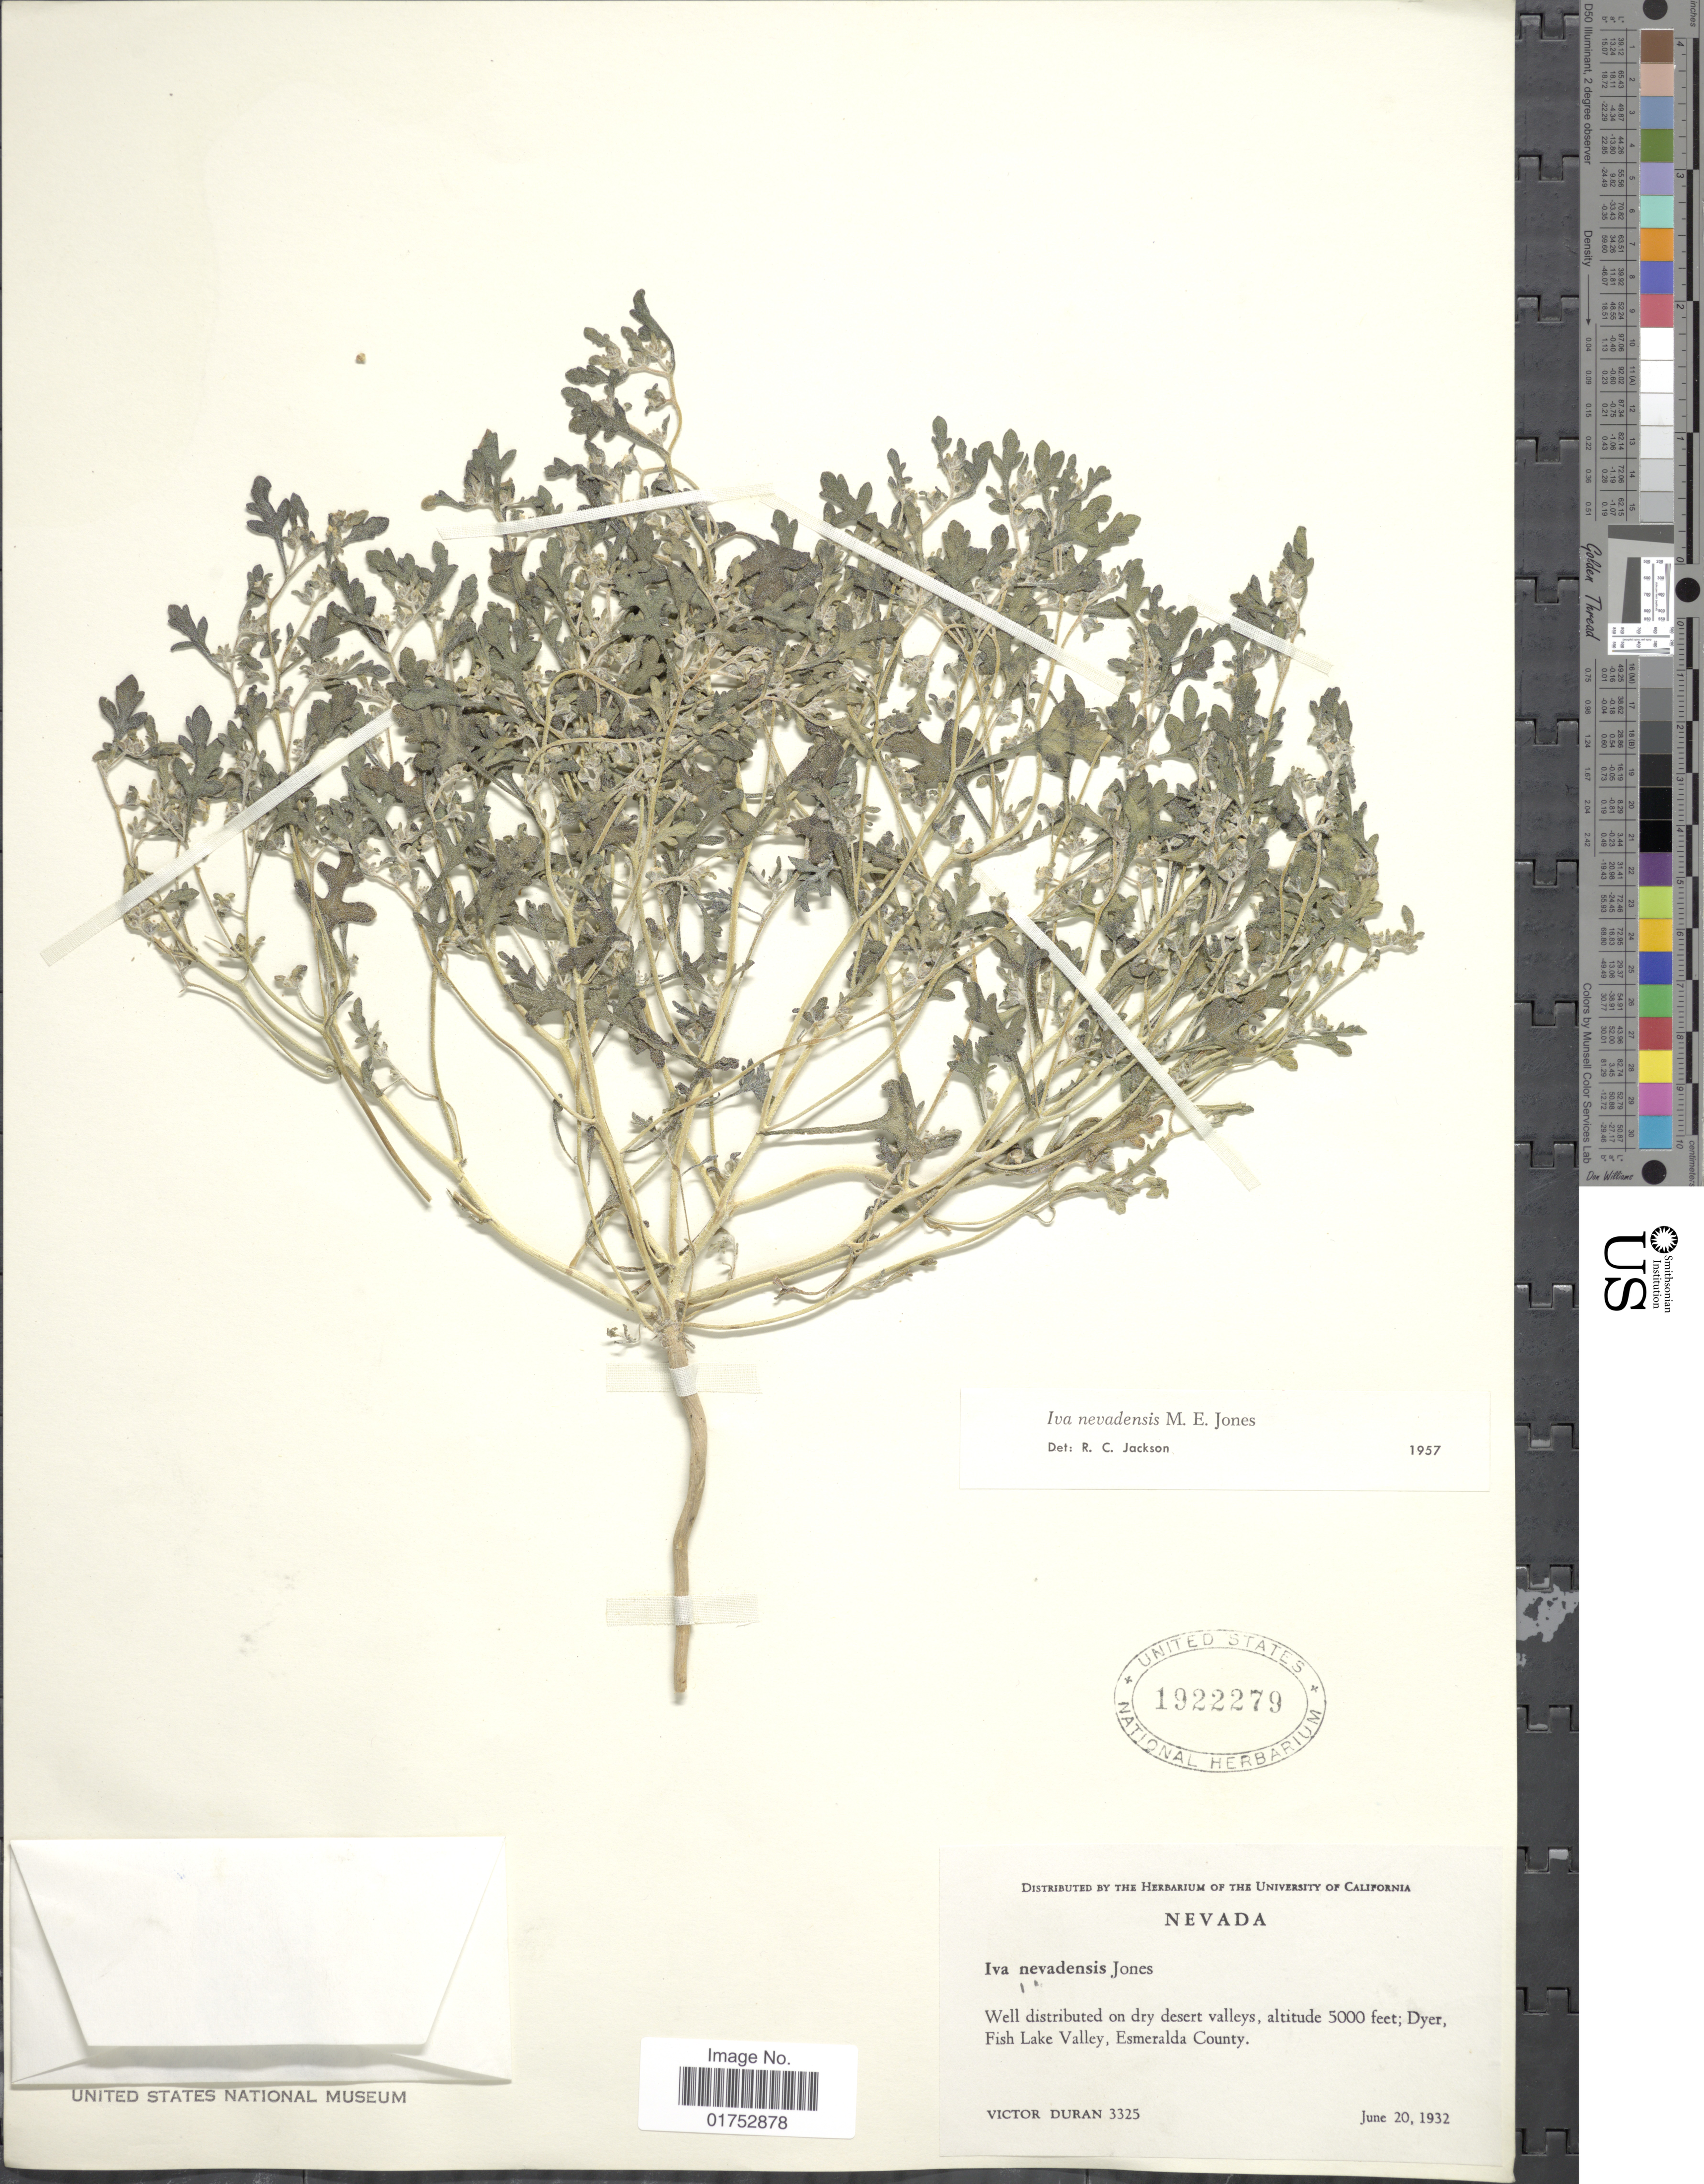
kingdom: Plantae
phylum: Tracheophyta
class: Magnoliopsida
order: Asterales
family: Asteraceae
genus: Iva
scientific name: Iva nevadensis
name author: M.E. Jones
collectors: V. Duran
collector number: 3325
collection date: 1932-06-20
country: United States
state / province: Nevada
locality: Dyer, Fish Lake Valley, Esmeralda County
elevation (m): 1524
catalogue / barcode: US 1922279